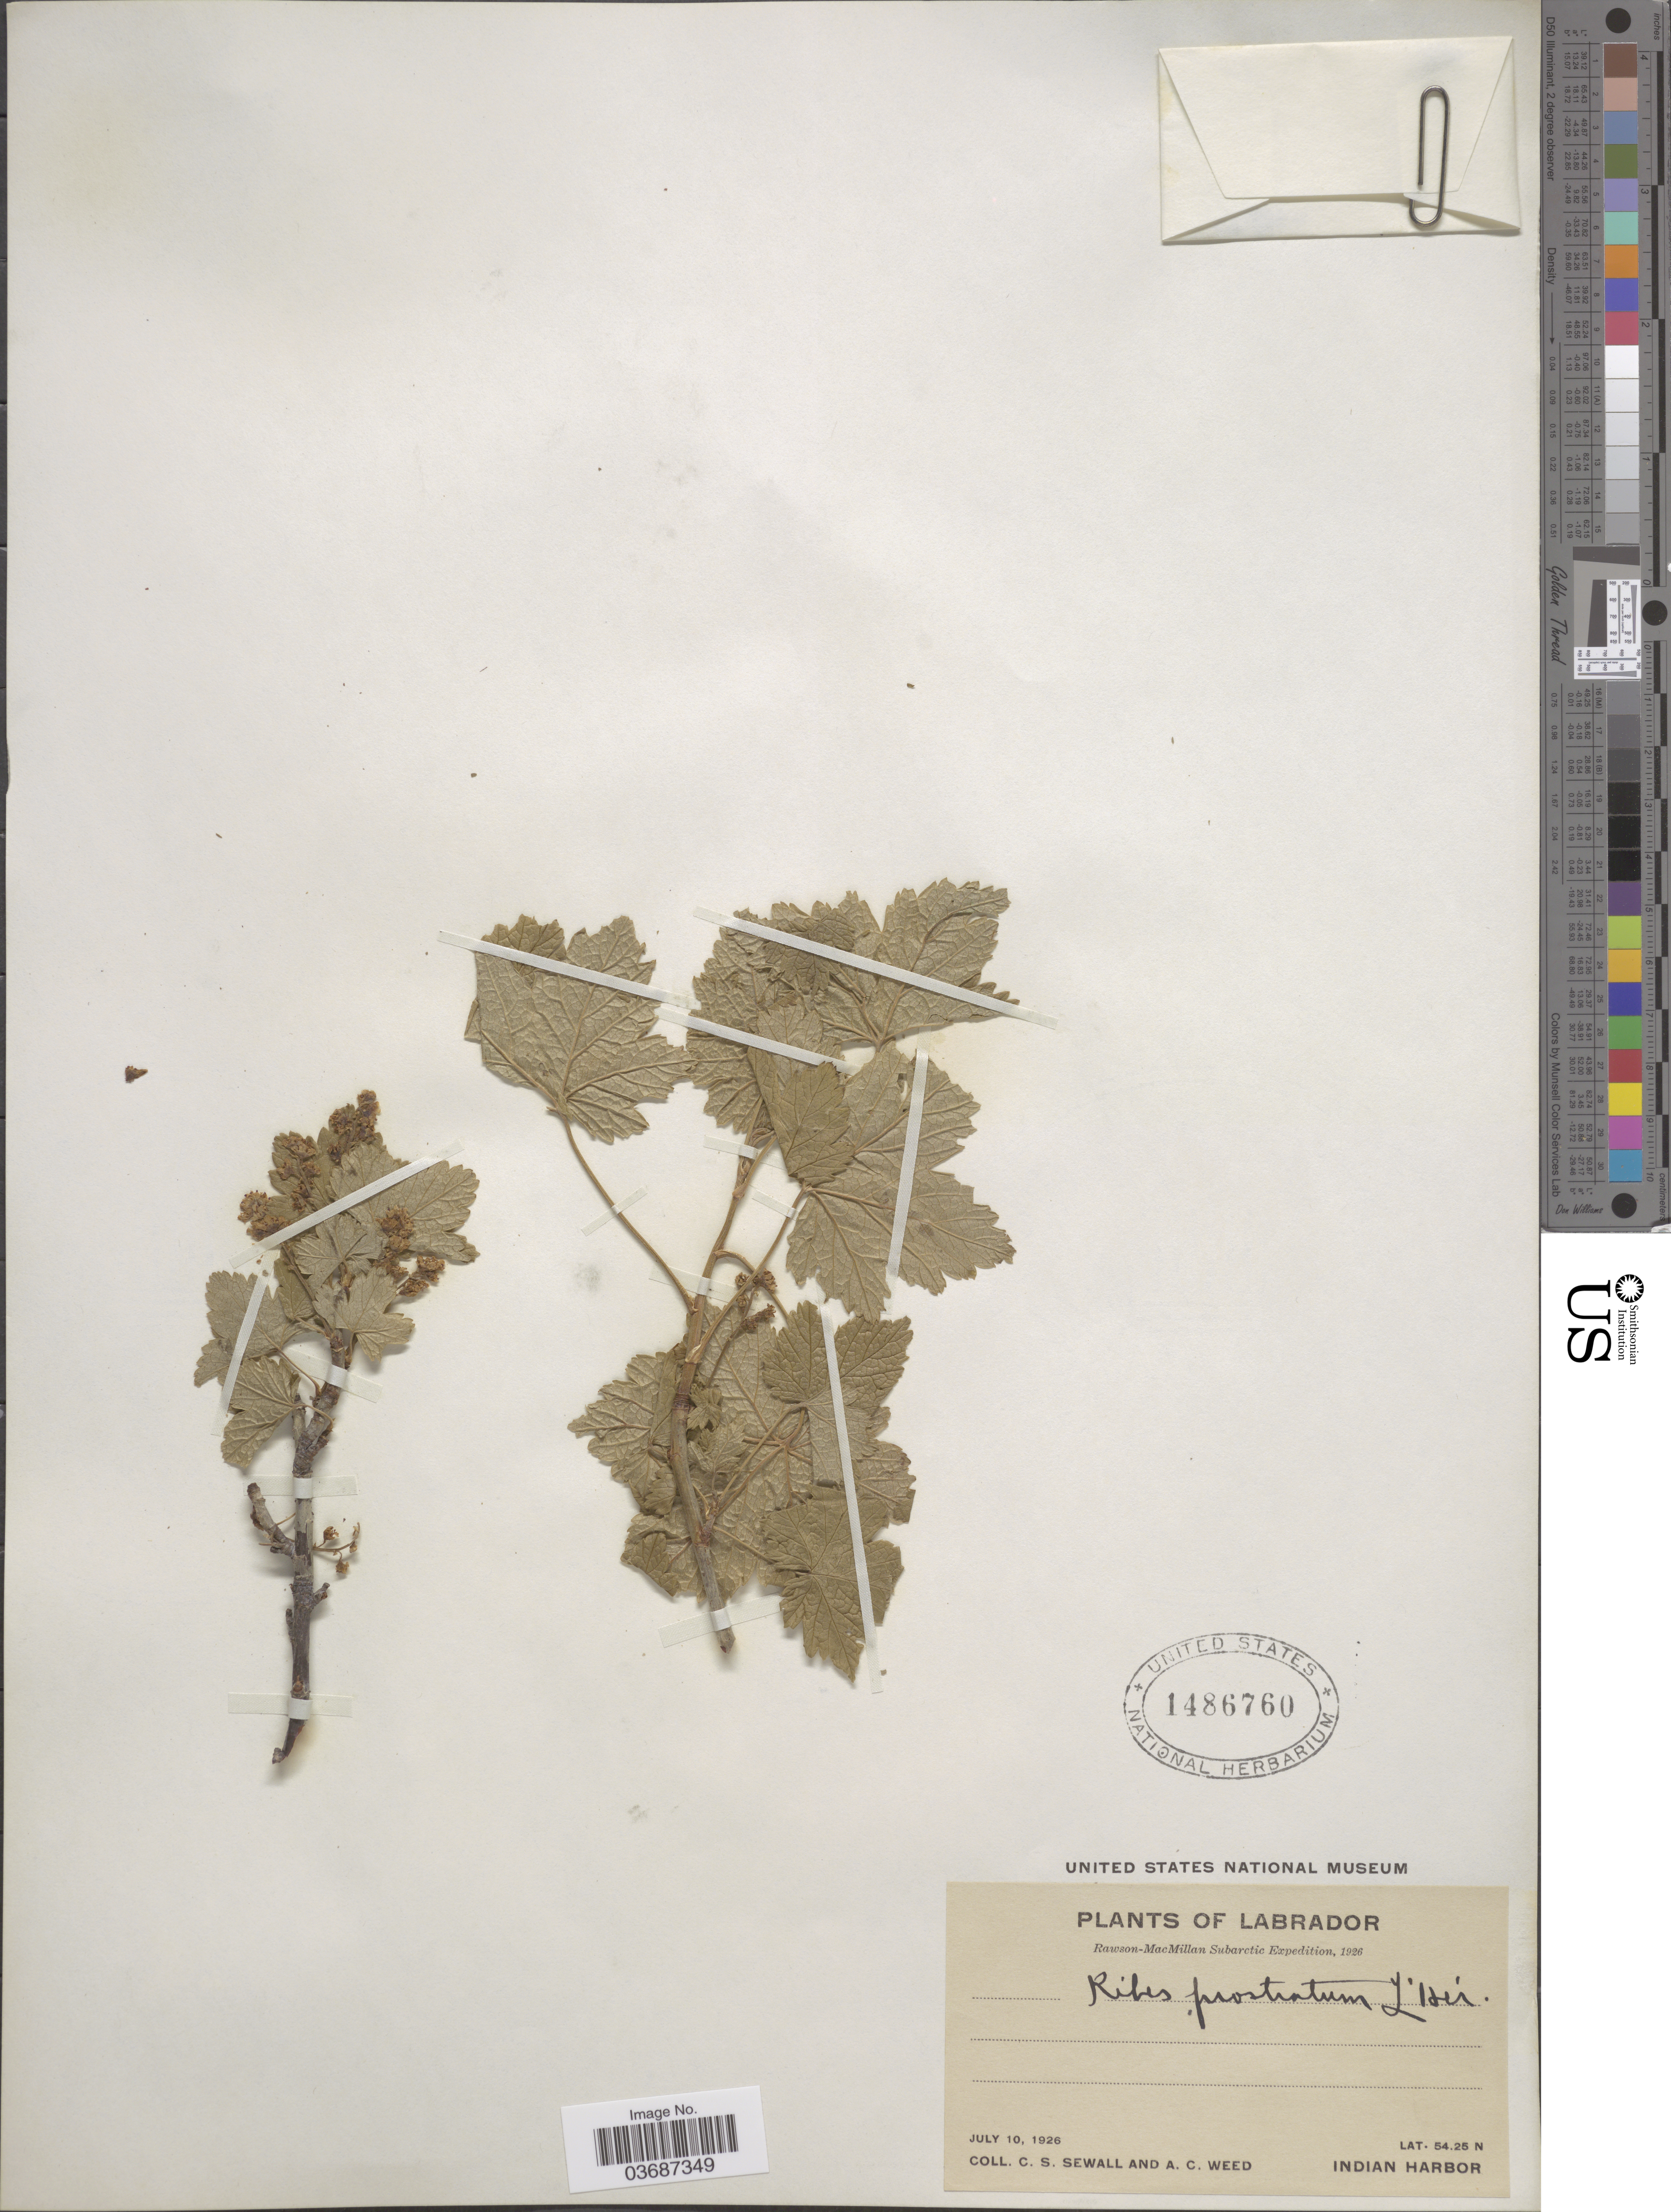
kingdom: Plantae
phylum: Tracheophyta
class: Magnoliopsida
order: Saxifragales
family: Grossulariaceae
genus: Ribes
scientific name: Ribes glandulosum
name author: Ruiz & Pav.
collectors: C. Sewall & A. Weed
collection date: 1926-07-10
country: Canada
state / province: Newfoundland and Labrador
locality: Labrador. Rawson-MacMillan Subarctic Expedition, 1926. Indian Harbor.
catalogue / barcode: US 1486760